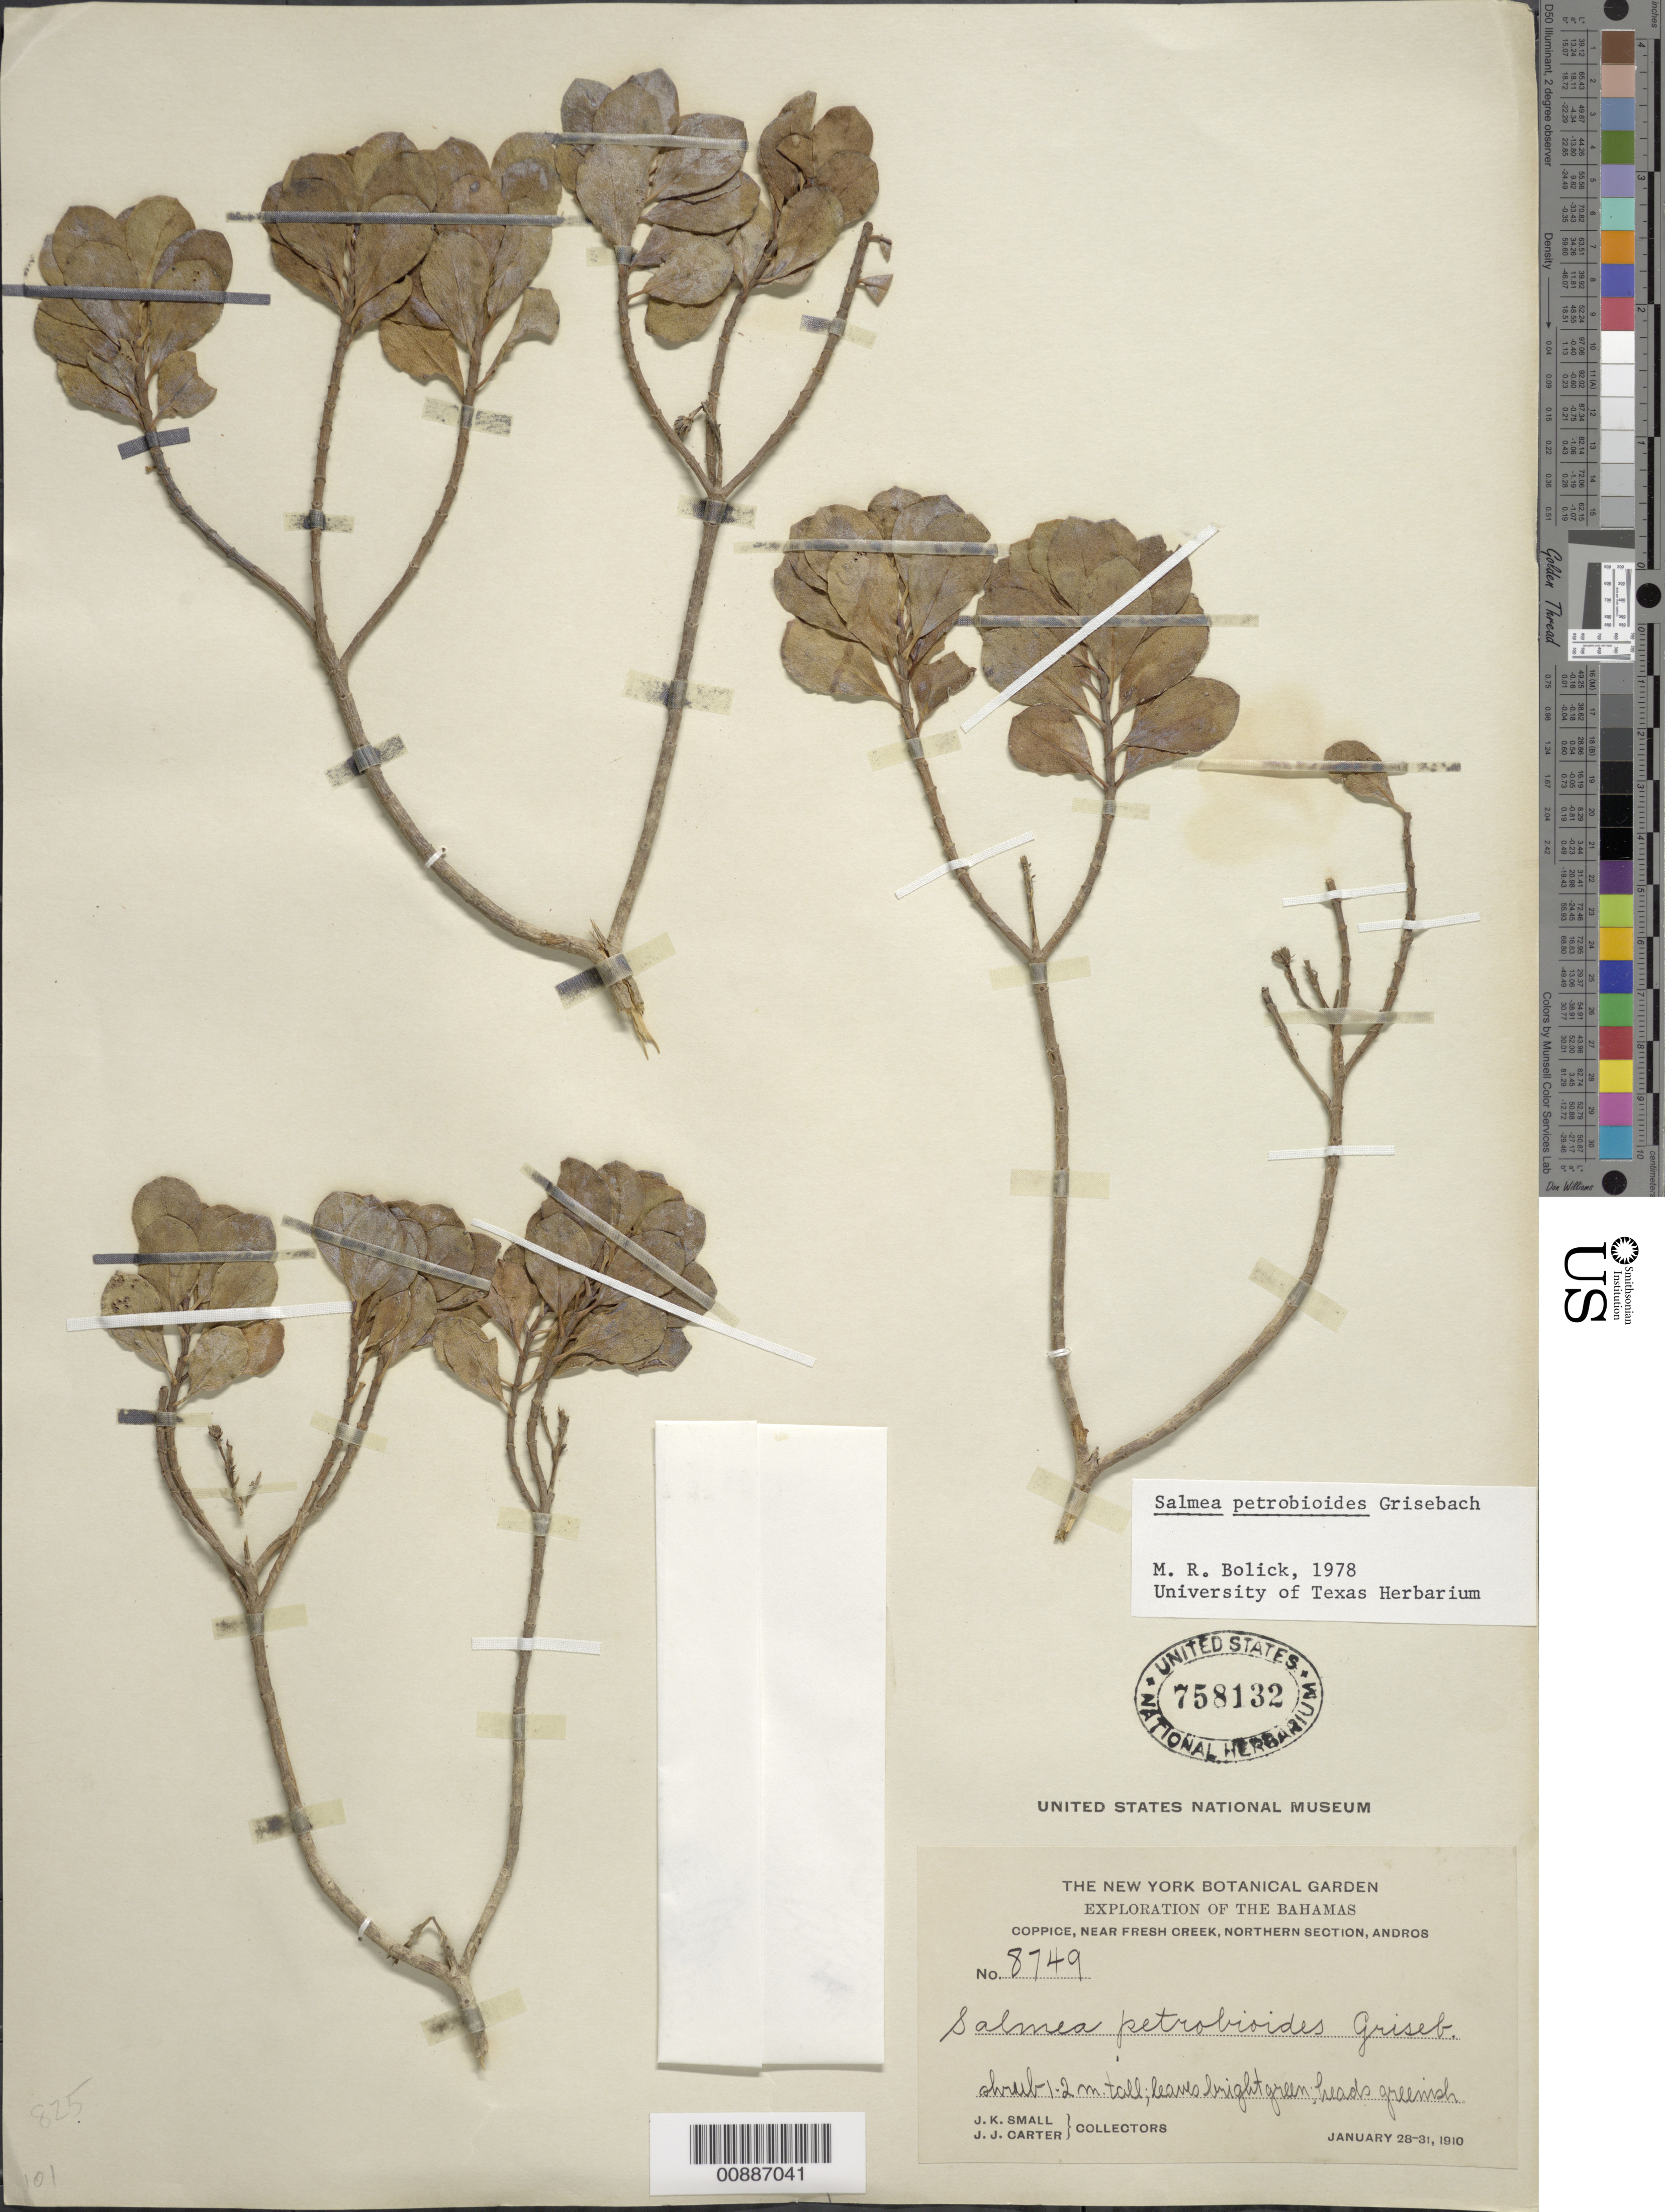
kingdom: Plantae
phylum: Tracheophyta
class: Magnoliopsida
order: Asterales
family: Asteraceae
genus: Salmea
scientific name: Salmea petrobioides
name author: Griseb.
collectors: J. K. Small & J. J. Carter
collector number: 8749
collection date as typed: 28 Jan 1910 to 31 Jan 1910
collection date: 1910-01-28/1910-01-31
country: Bahamas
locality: Andras, Northern Section. Near Fresh Creek.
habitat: Coppice, near creek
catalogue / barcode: US 758132